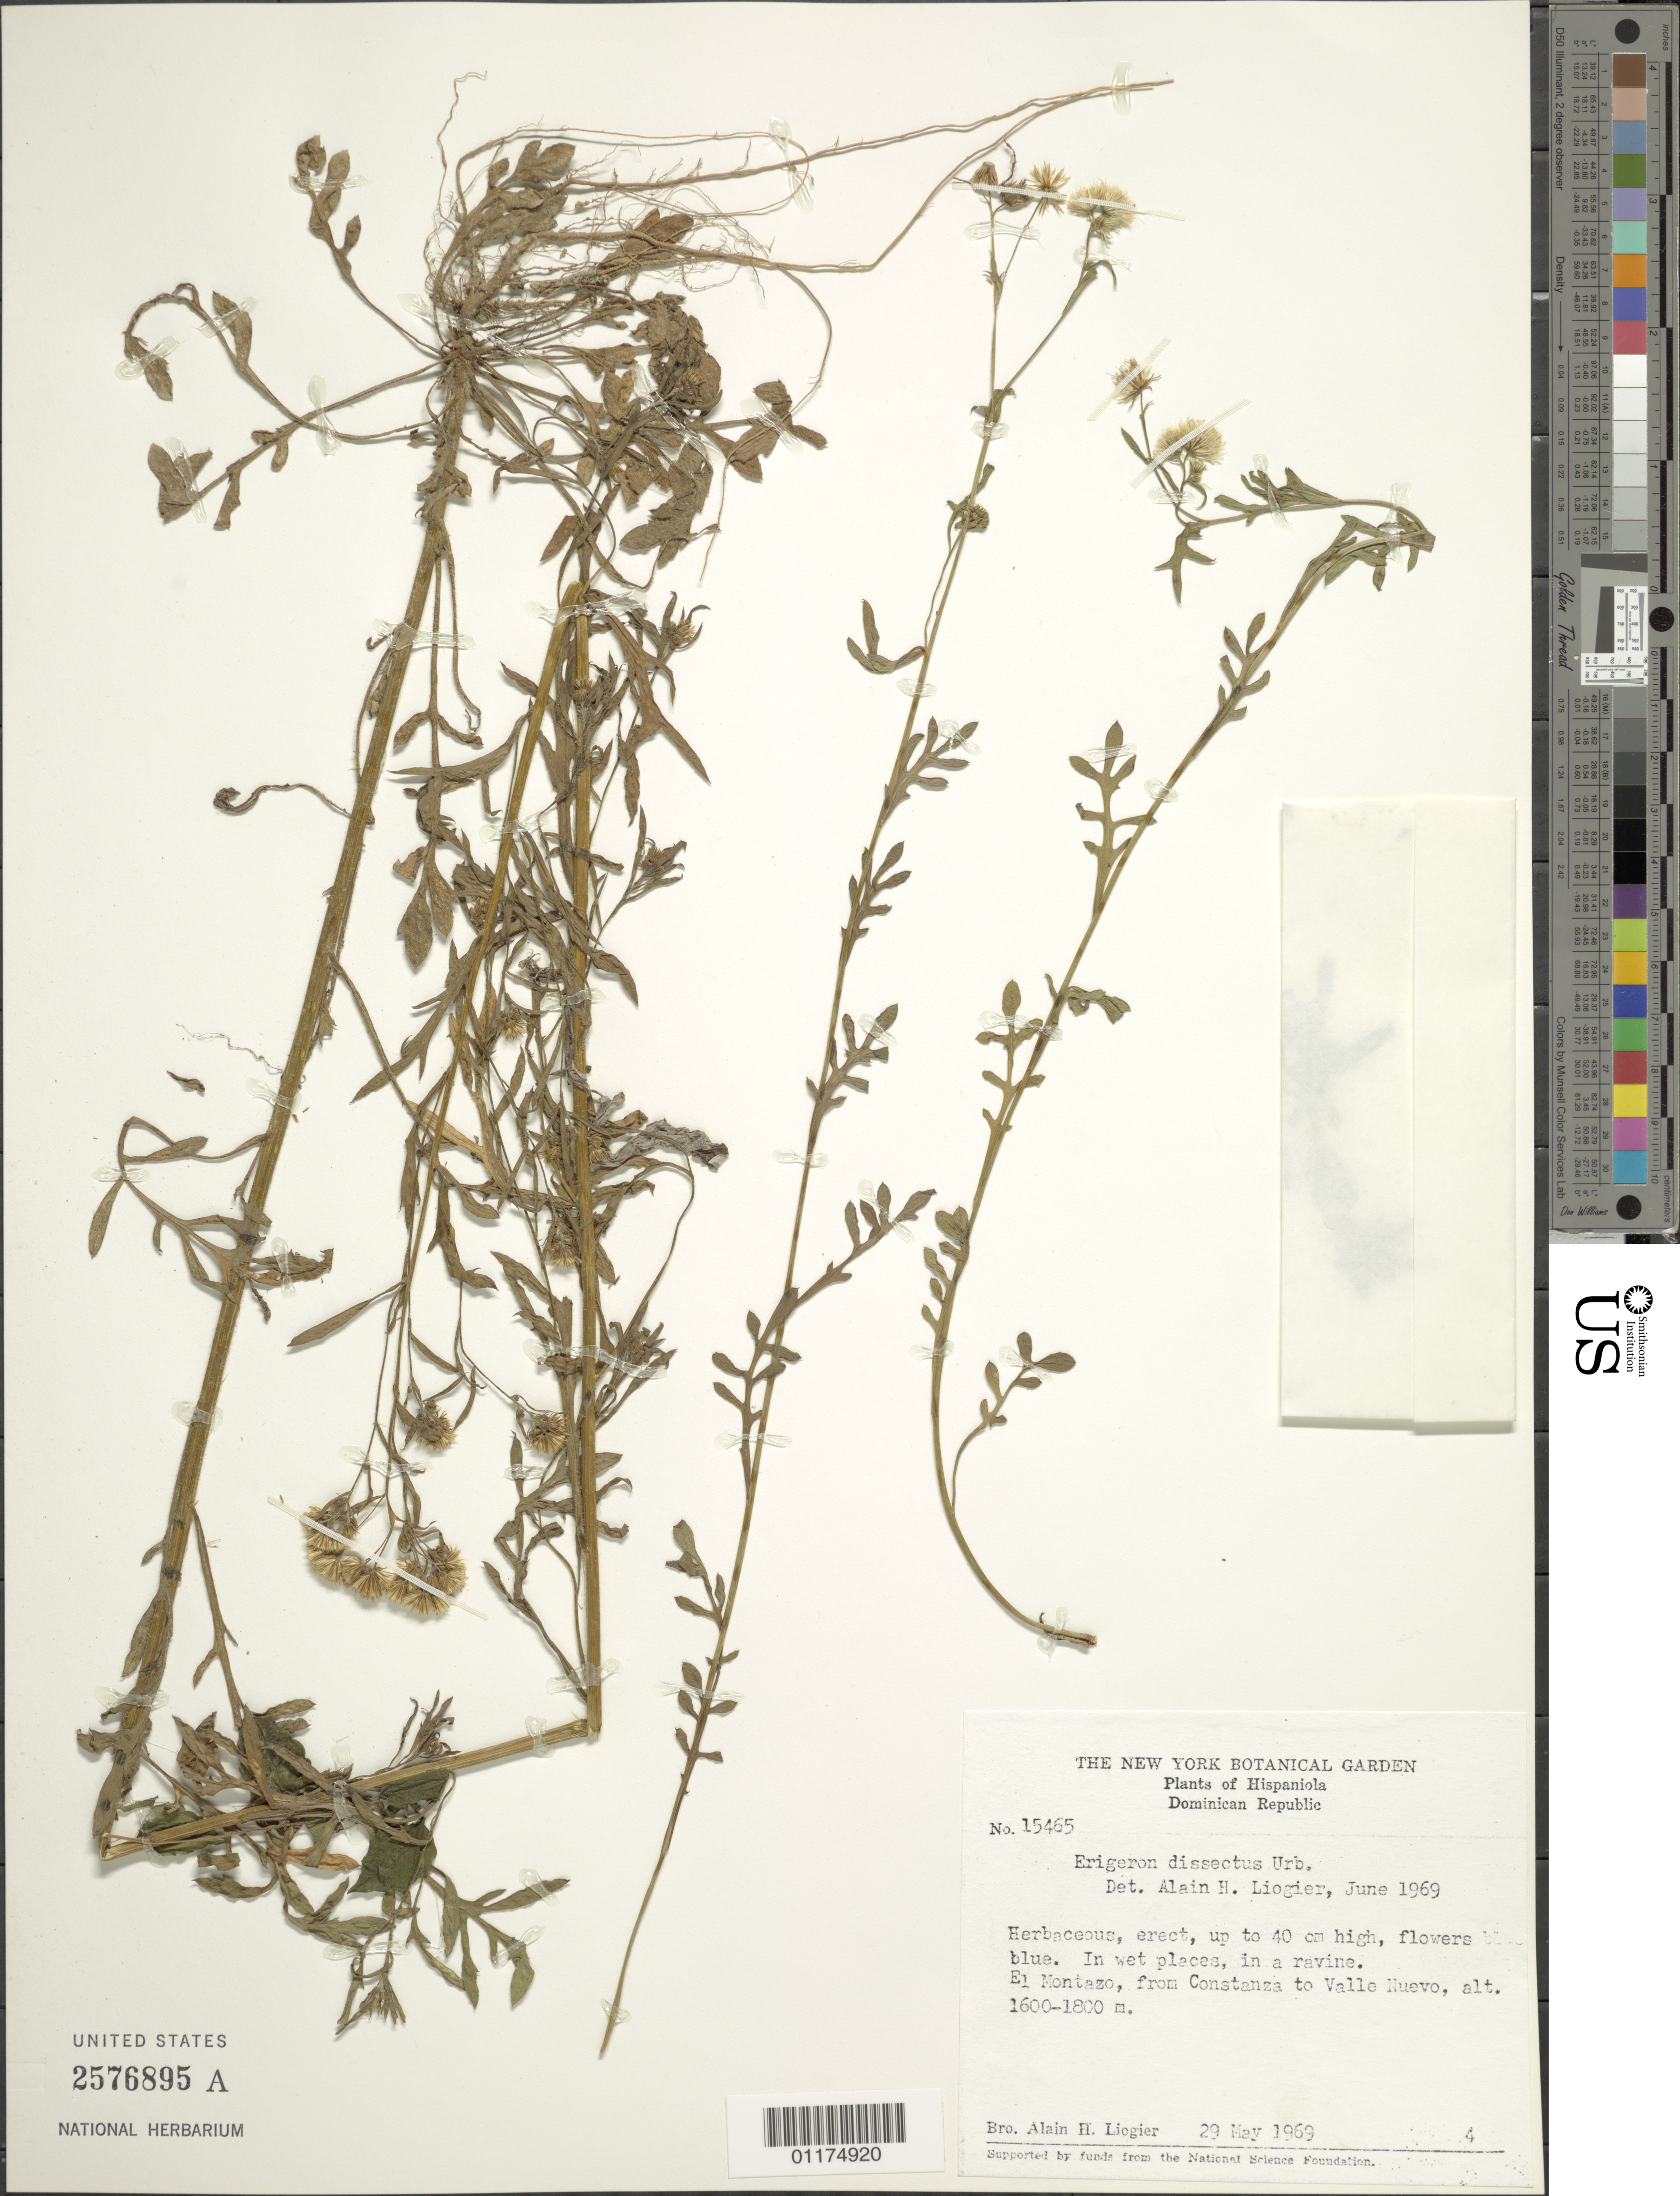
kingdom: Plantae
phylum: Tracheophyta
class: Magnoliopsida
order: Asterales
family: Asteraceae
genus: Erigeron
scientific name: Erigeron dissectus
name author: Urb.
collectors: A. H. Liogier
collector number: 15465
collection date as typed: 29 May 1969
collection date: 1969-05-29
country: Dominican Republic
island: Hispaniola I.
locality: El Montazo, from Constanza to Valle Nuevo, In wet places in a ravine.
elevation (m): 1600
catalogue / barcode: US 2576895